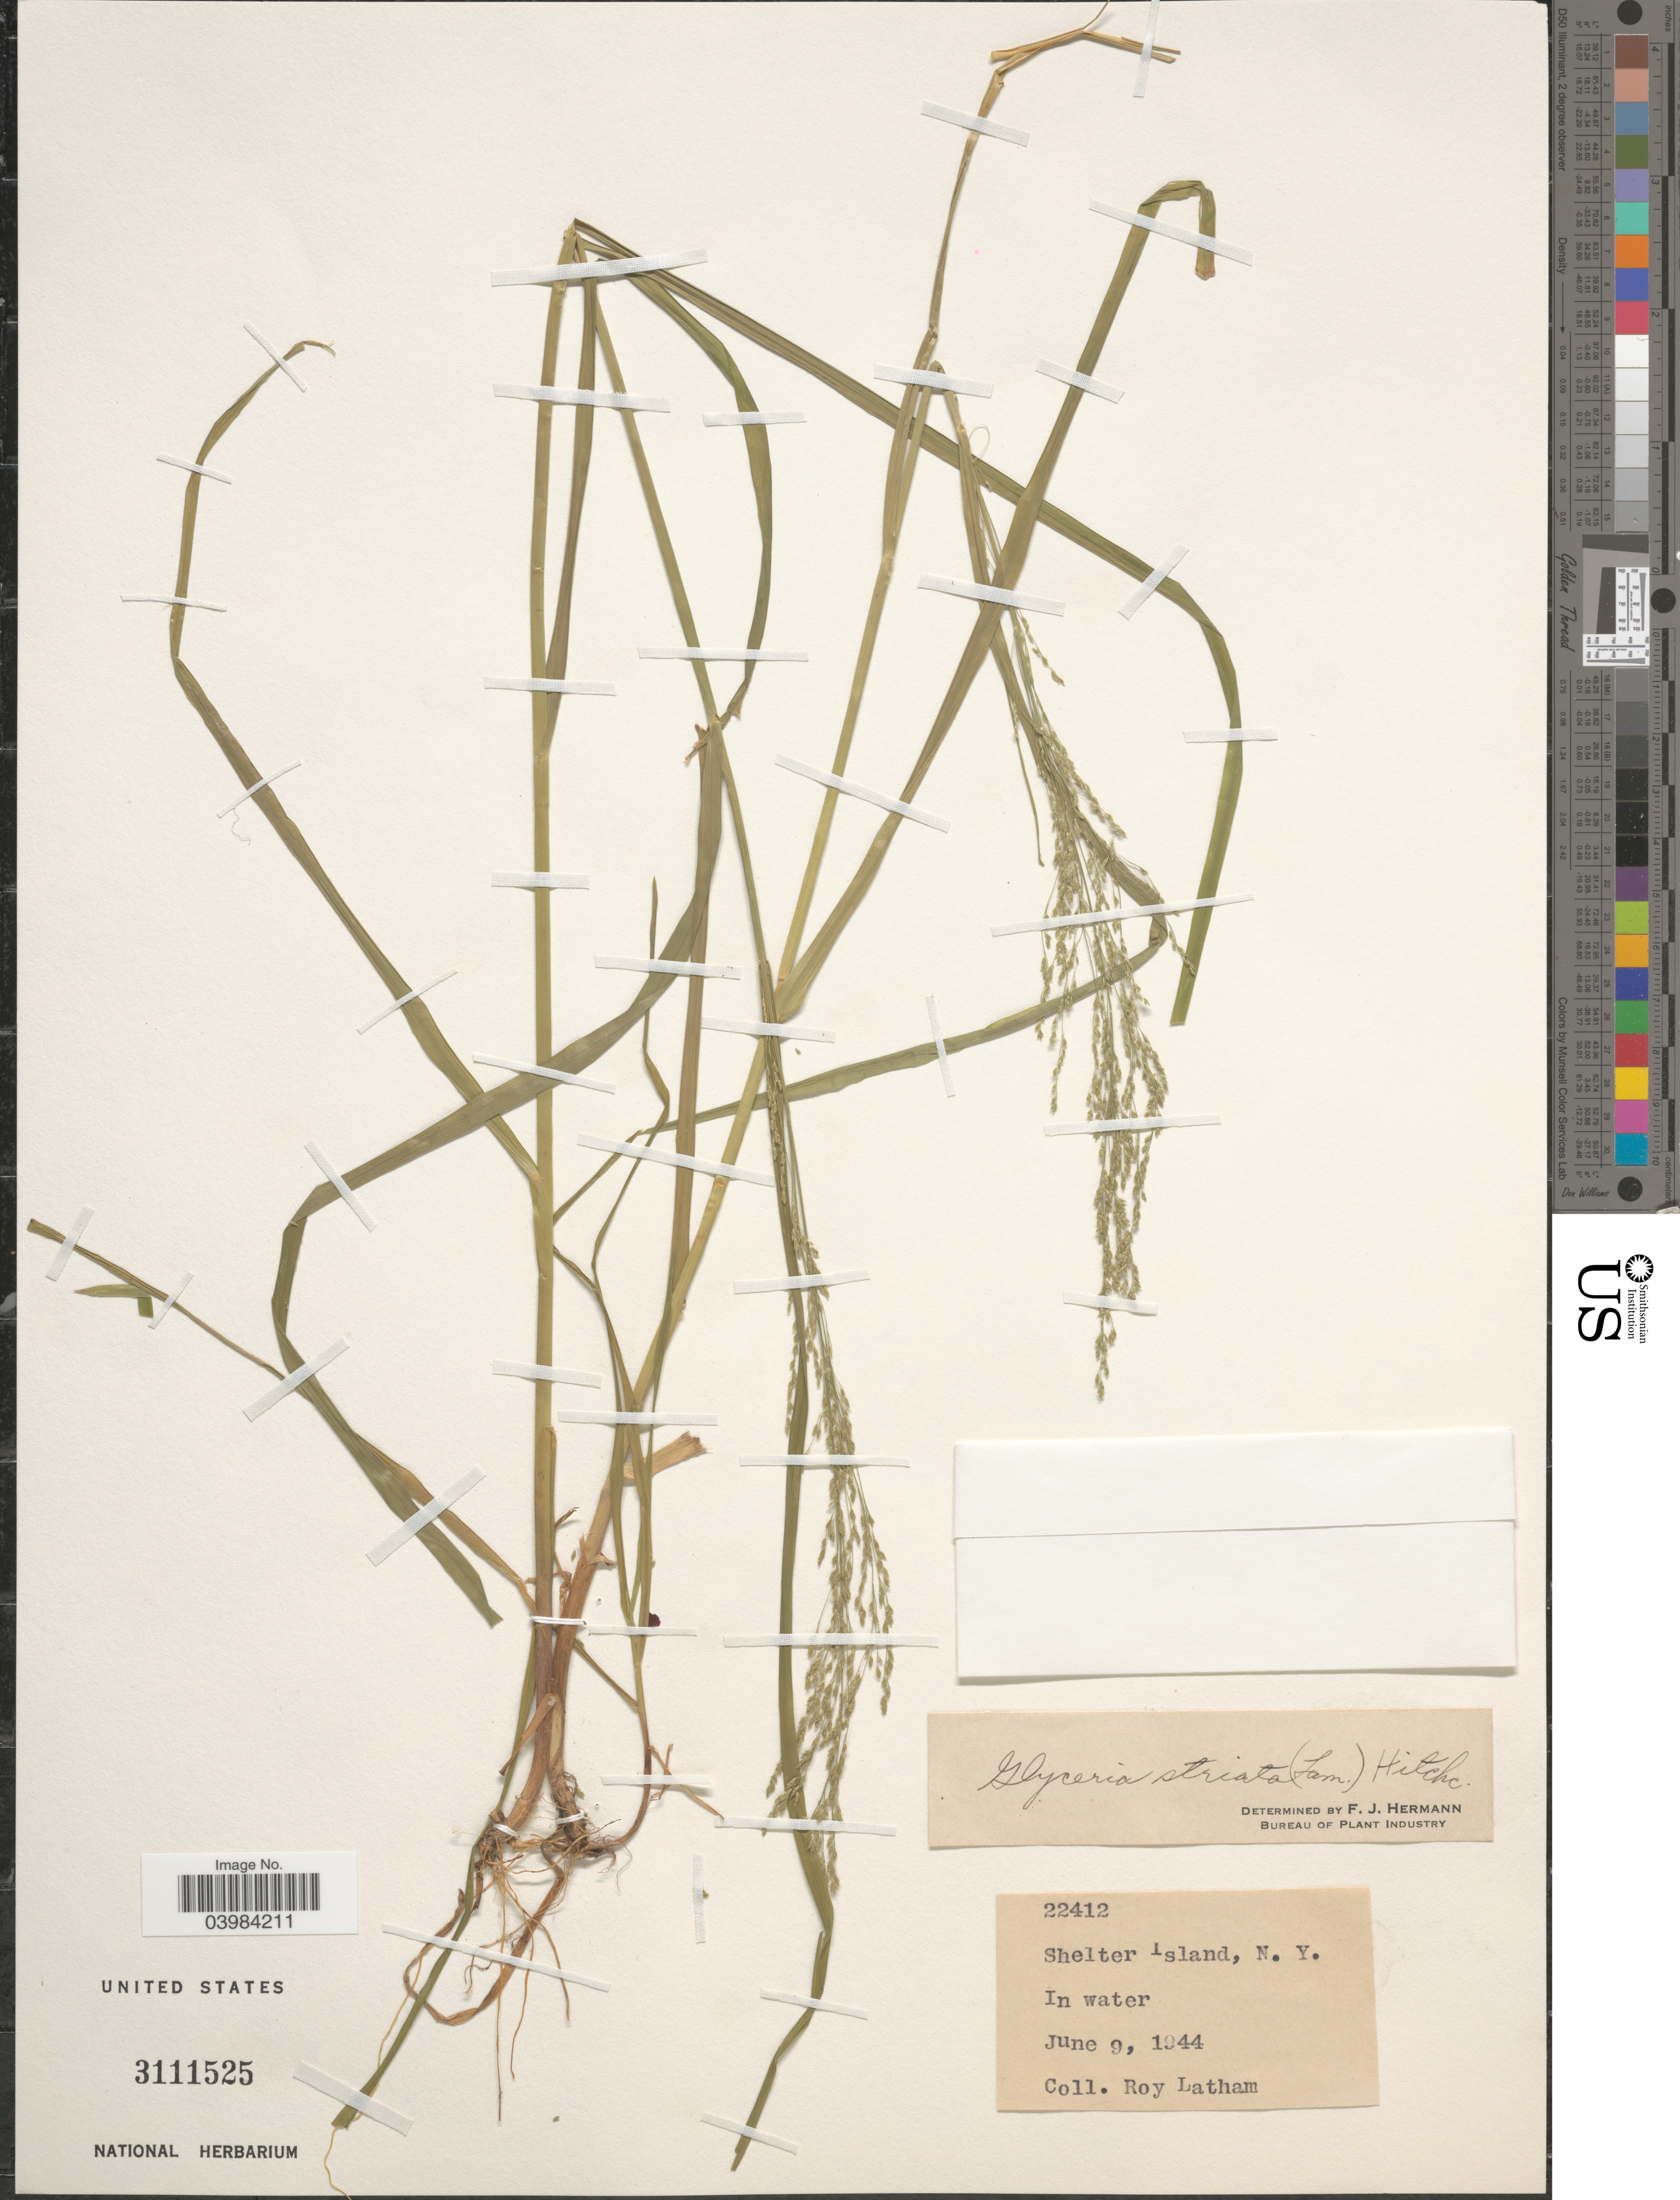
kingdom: Plantae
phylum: Tracheophyta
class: Liliopsida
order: Poales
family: Poaceae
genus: Glyceria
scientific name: Glyceria striata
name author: (Lam.) Hitchc.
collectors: R. Latham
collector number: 22412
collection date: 1944-06-09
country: United States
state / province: New York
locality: Shelter Island.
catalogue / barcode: US 3111525